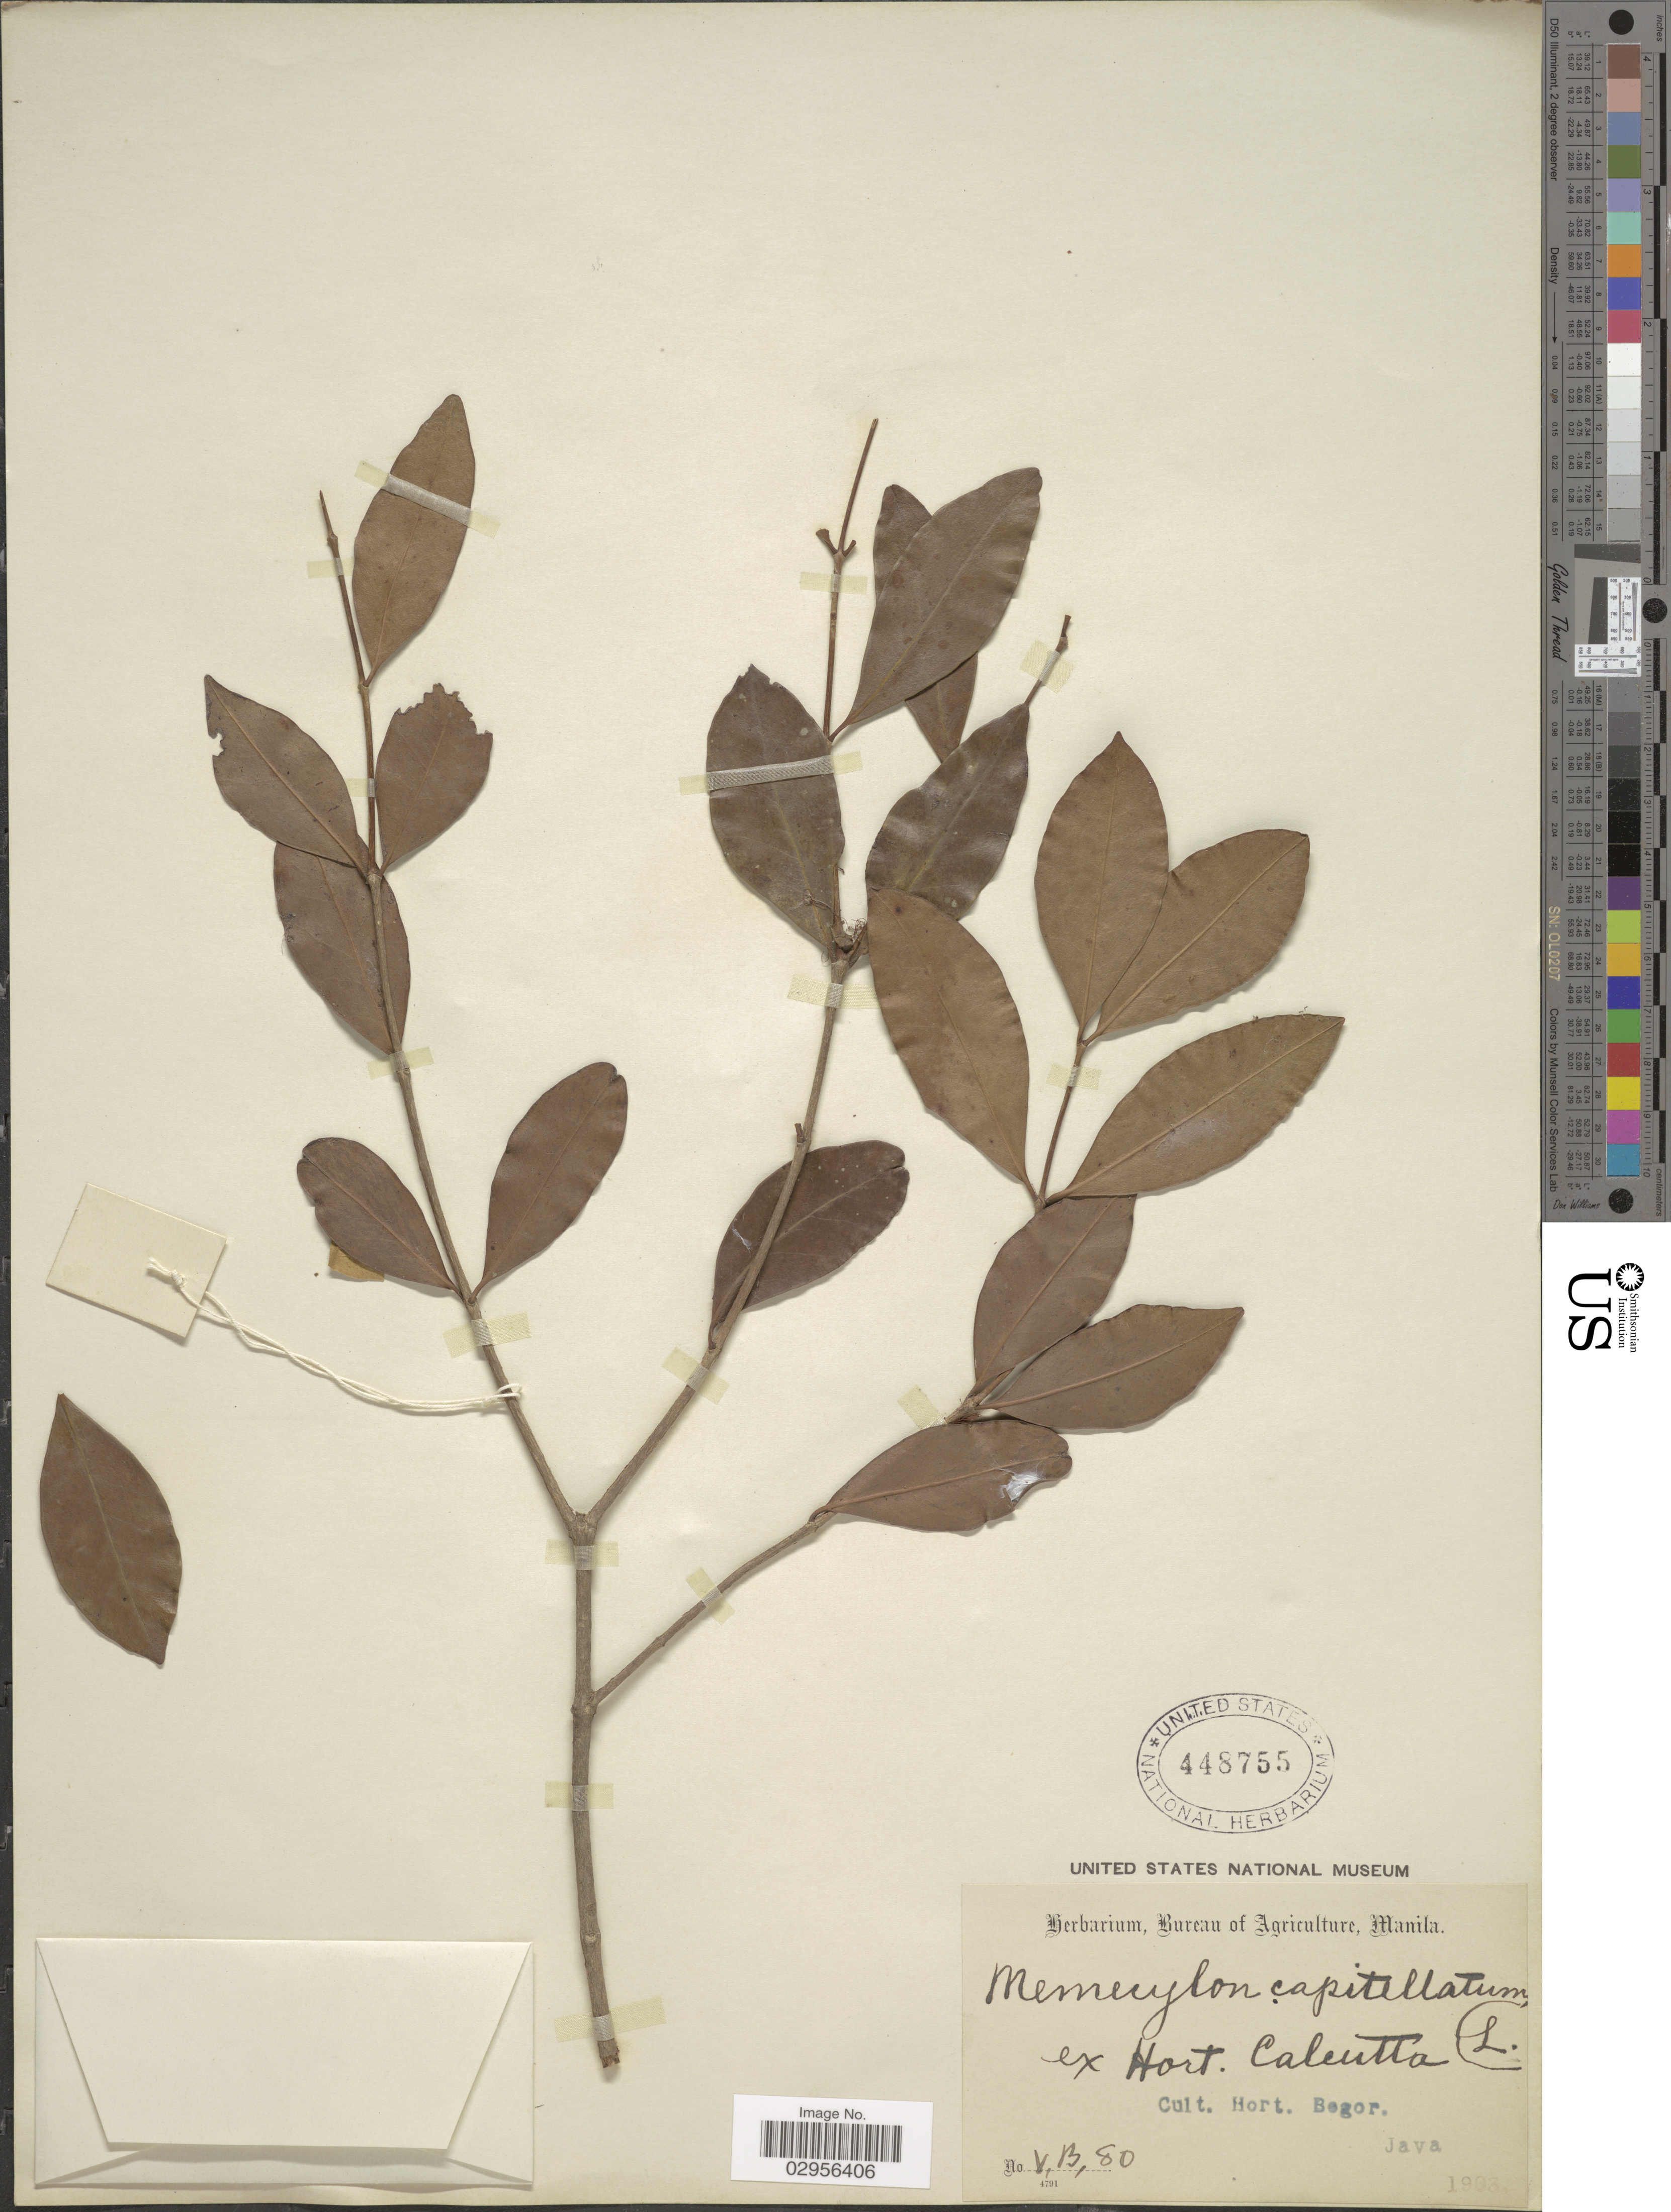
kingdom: Plantae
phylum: Tracheophyta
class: Magnoliopsida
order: Myrtales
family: Melastomataceae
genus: Memecylon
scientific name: Memecylon capitellatum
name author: L.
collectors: ex Herb. Bur. Agric. Manila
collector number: VB80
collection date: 1903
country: Indonesia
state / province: Java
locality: Cult. Hort. Bogor.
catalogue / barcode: US 448755